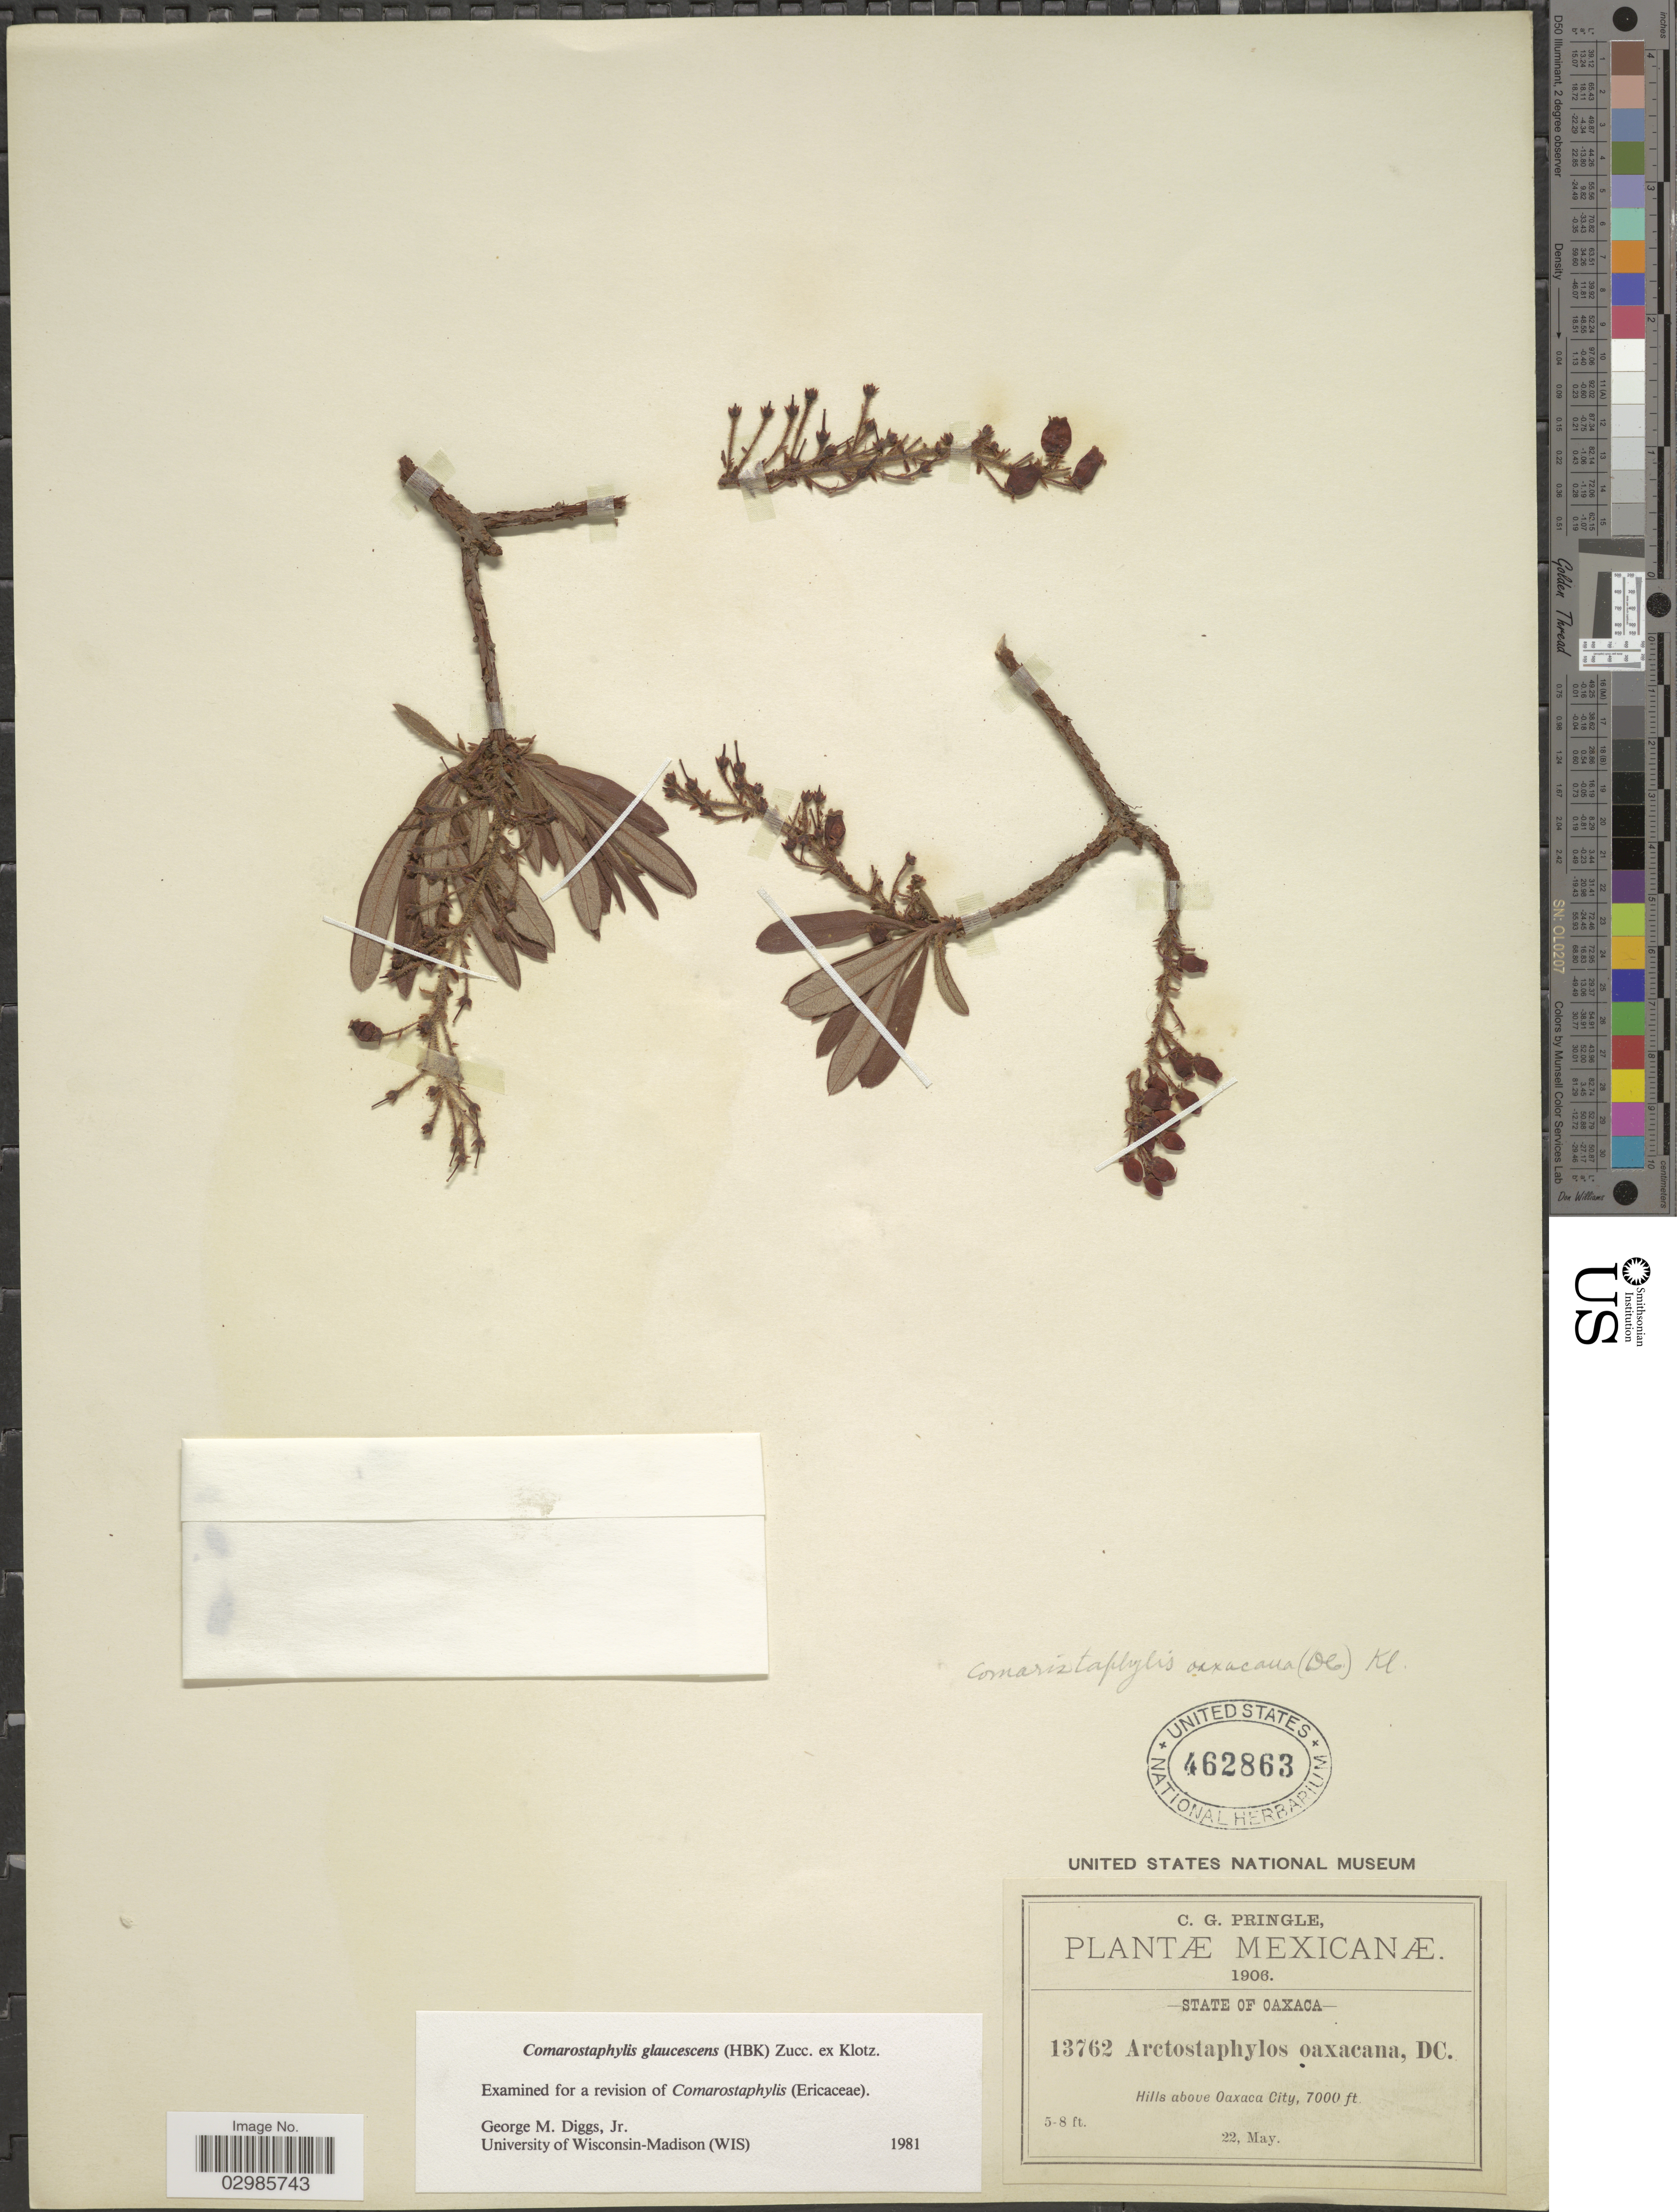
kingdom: Plantae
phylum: Tracheophyta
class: Magnoliopsida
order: Ericales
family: Ericaceae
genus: Comarostaphylis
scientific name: Comarostaphylis glaucescens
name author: (Kunth) Zucc. ex Klotzsch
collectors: C. G. Pringle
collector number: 13762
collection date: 1906-05-22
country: Mexico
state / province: Oaxaca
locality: Hills above Oaxaca City.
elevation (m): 2134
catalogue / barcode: US 462863